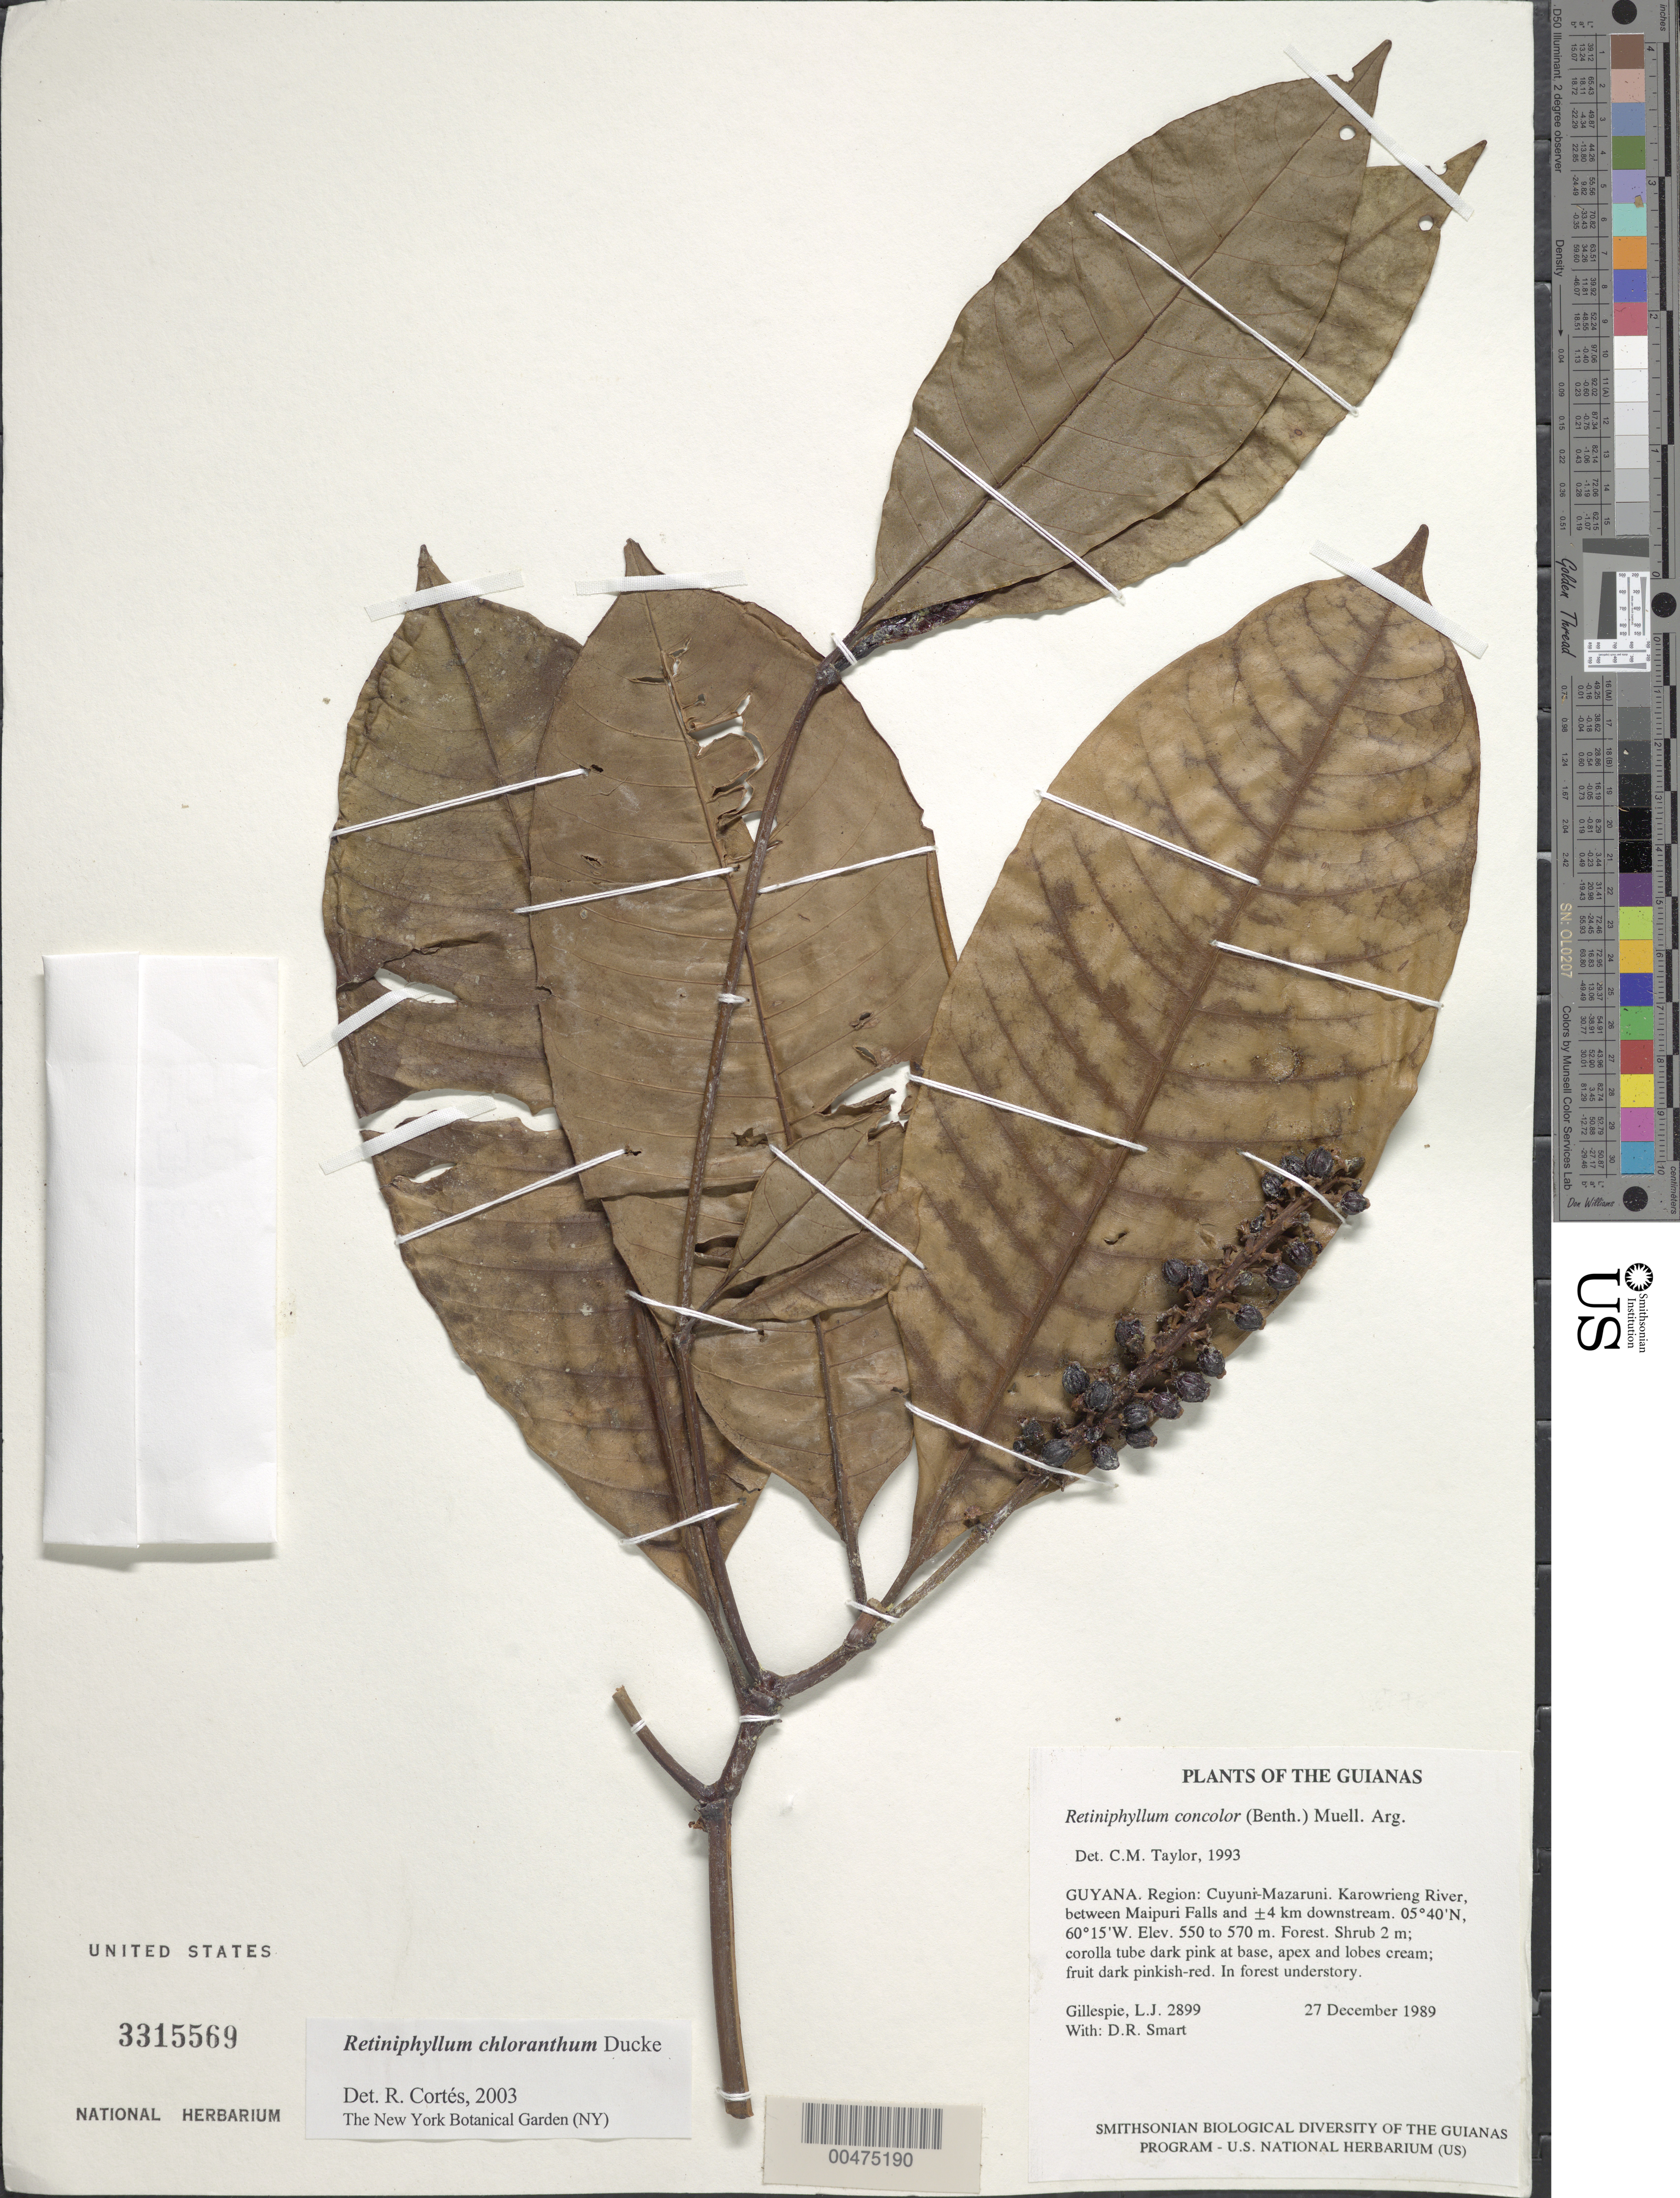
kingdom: Plantae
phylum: Tracheophyta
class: Magnoliopsida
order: Gentianales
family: Rubiaceae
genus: Retiniphyllum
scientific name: Retiniphyllum chloranthum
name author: Ducke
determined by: Cortes R., G.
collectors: L. J. Gillespie & D. R. Smart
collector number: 2899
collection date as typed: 27 December 1989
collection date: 1989-12-27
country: Guyana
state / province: Cuyuni-Mazaruni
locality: Karowrieng River, between Maipuri Falls and ±4 km downstream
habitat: Forest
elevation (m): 550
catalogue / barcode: US 3315569